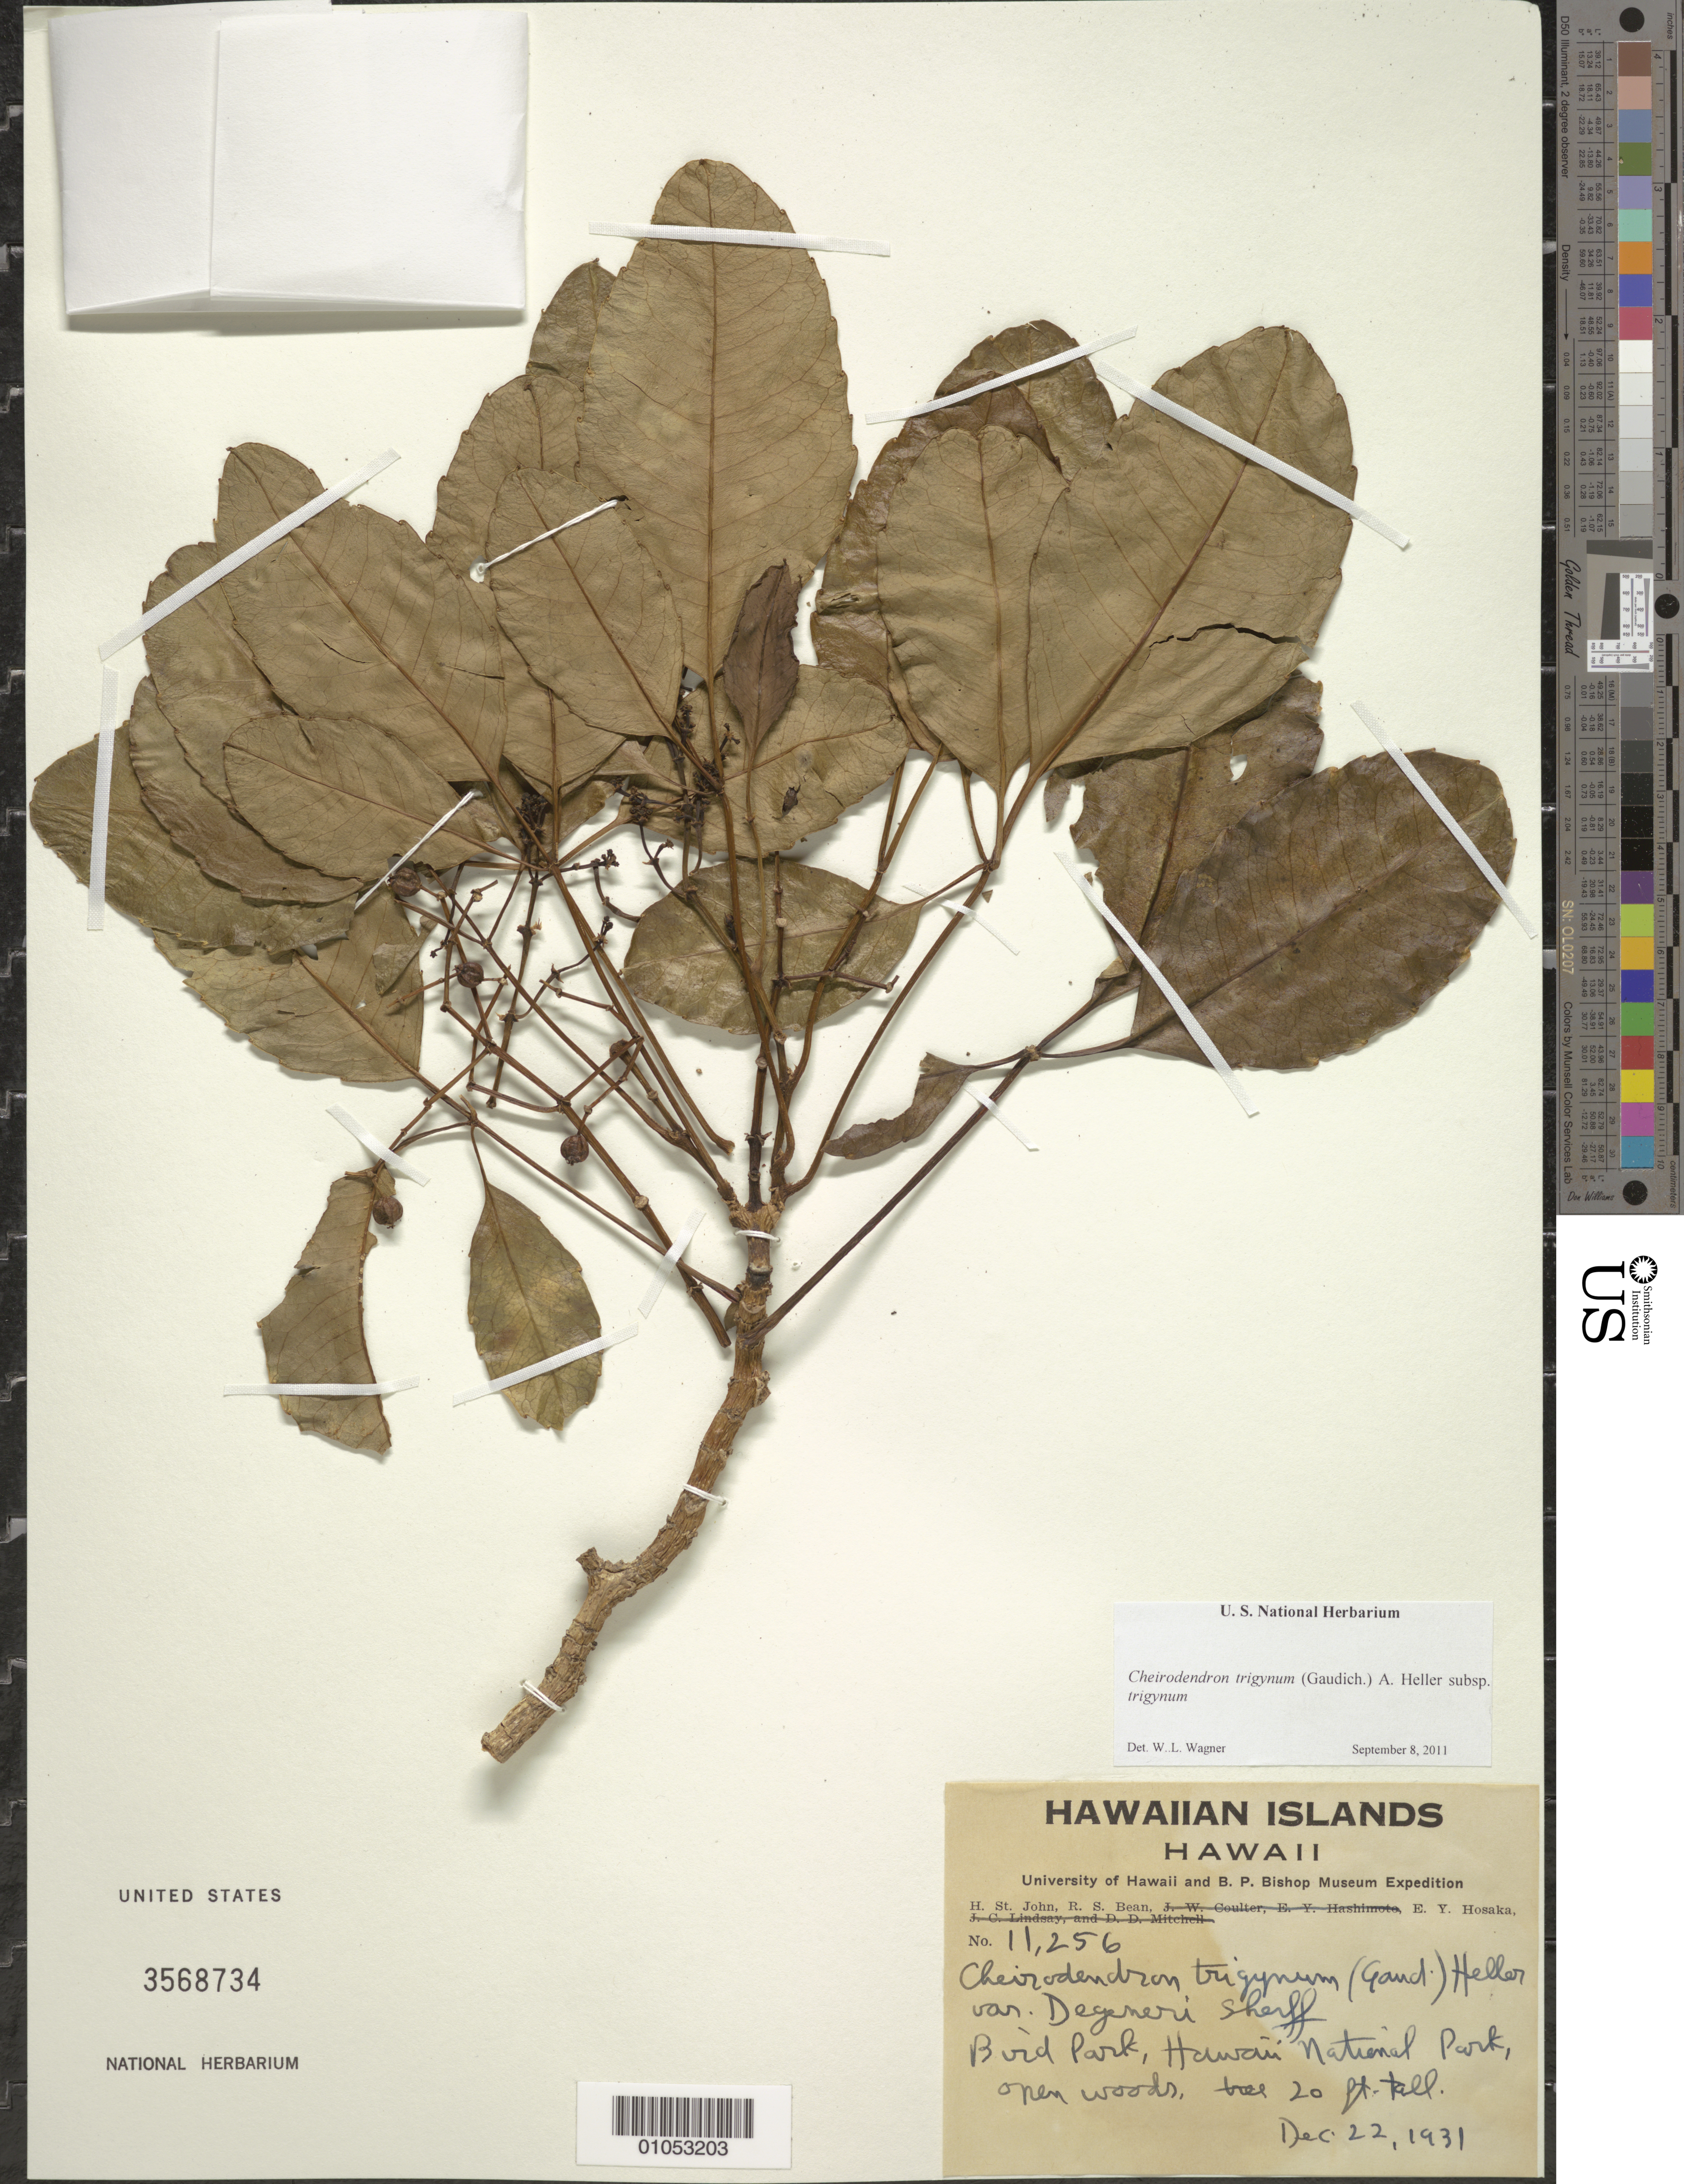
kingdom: Plantae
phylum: Tracheophyta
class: Magnoliopsida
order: Apiales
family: Araliaceae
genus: Cheirodendron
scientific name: Cheirodendron trigynum subsp. trigynum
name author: (Gaudich.) A. Heller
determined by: Wagner, W. L., (BOT), Smithsonian Institution - National Museum of Natural History (UNITED STATES)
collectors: H. St. John, R. Bean & E. Y. Hosaka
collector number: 11256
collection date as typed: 22 Dec 1931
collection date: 1931-12-22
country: United States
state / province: Hawaii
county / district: Hawaii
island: Hawaii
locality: Bird Park, Hawaii National Park.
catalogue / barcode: US 3568734